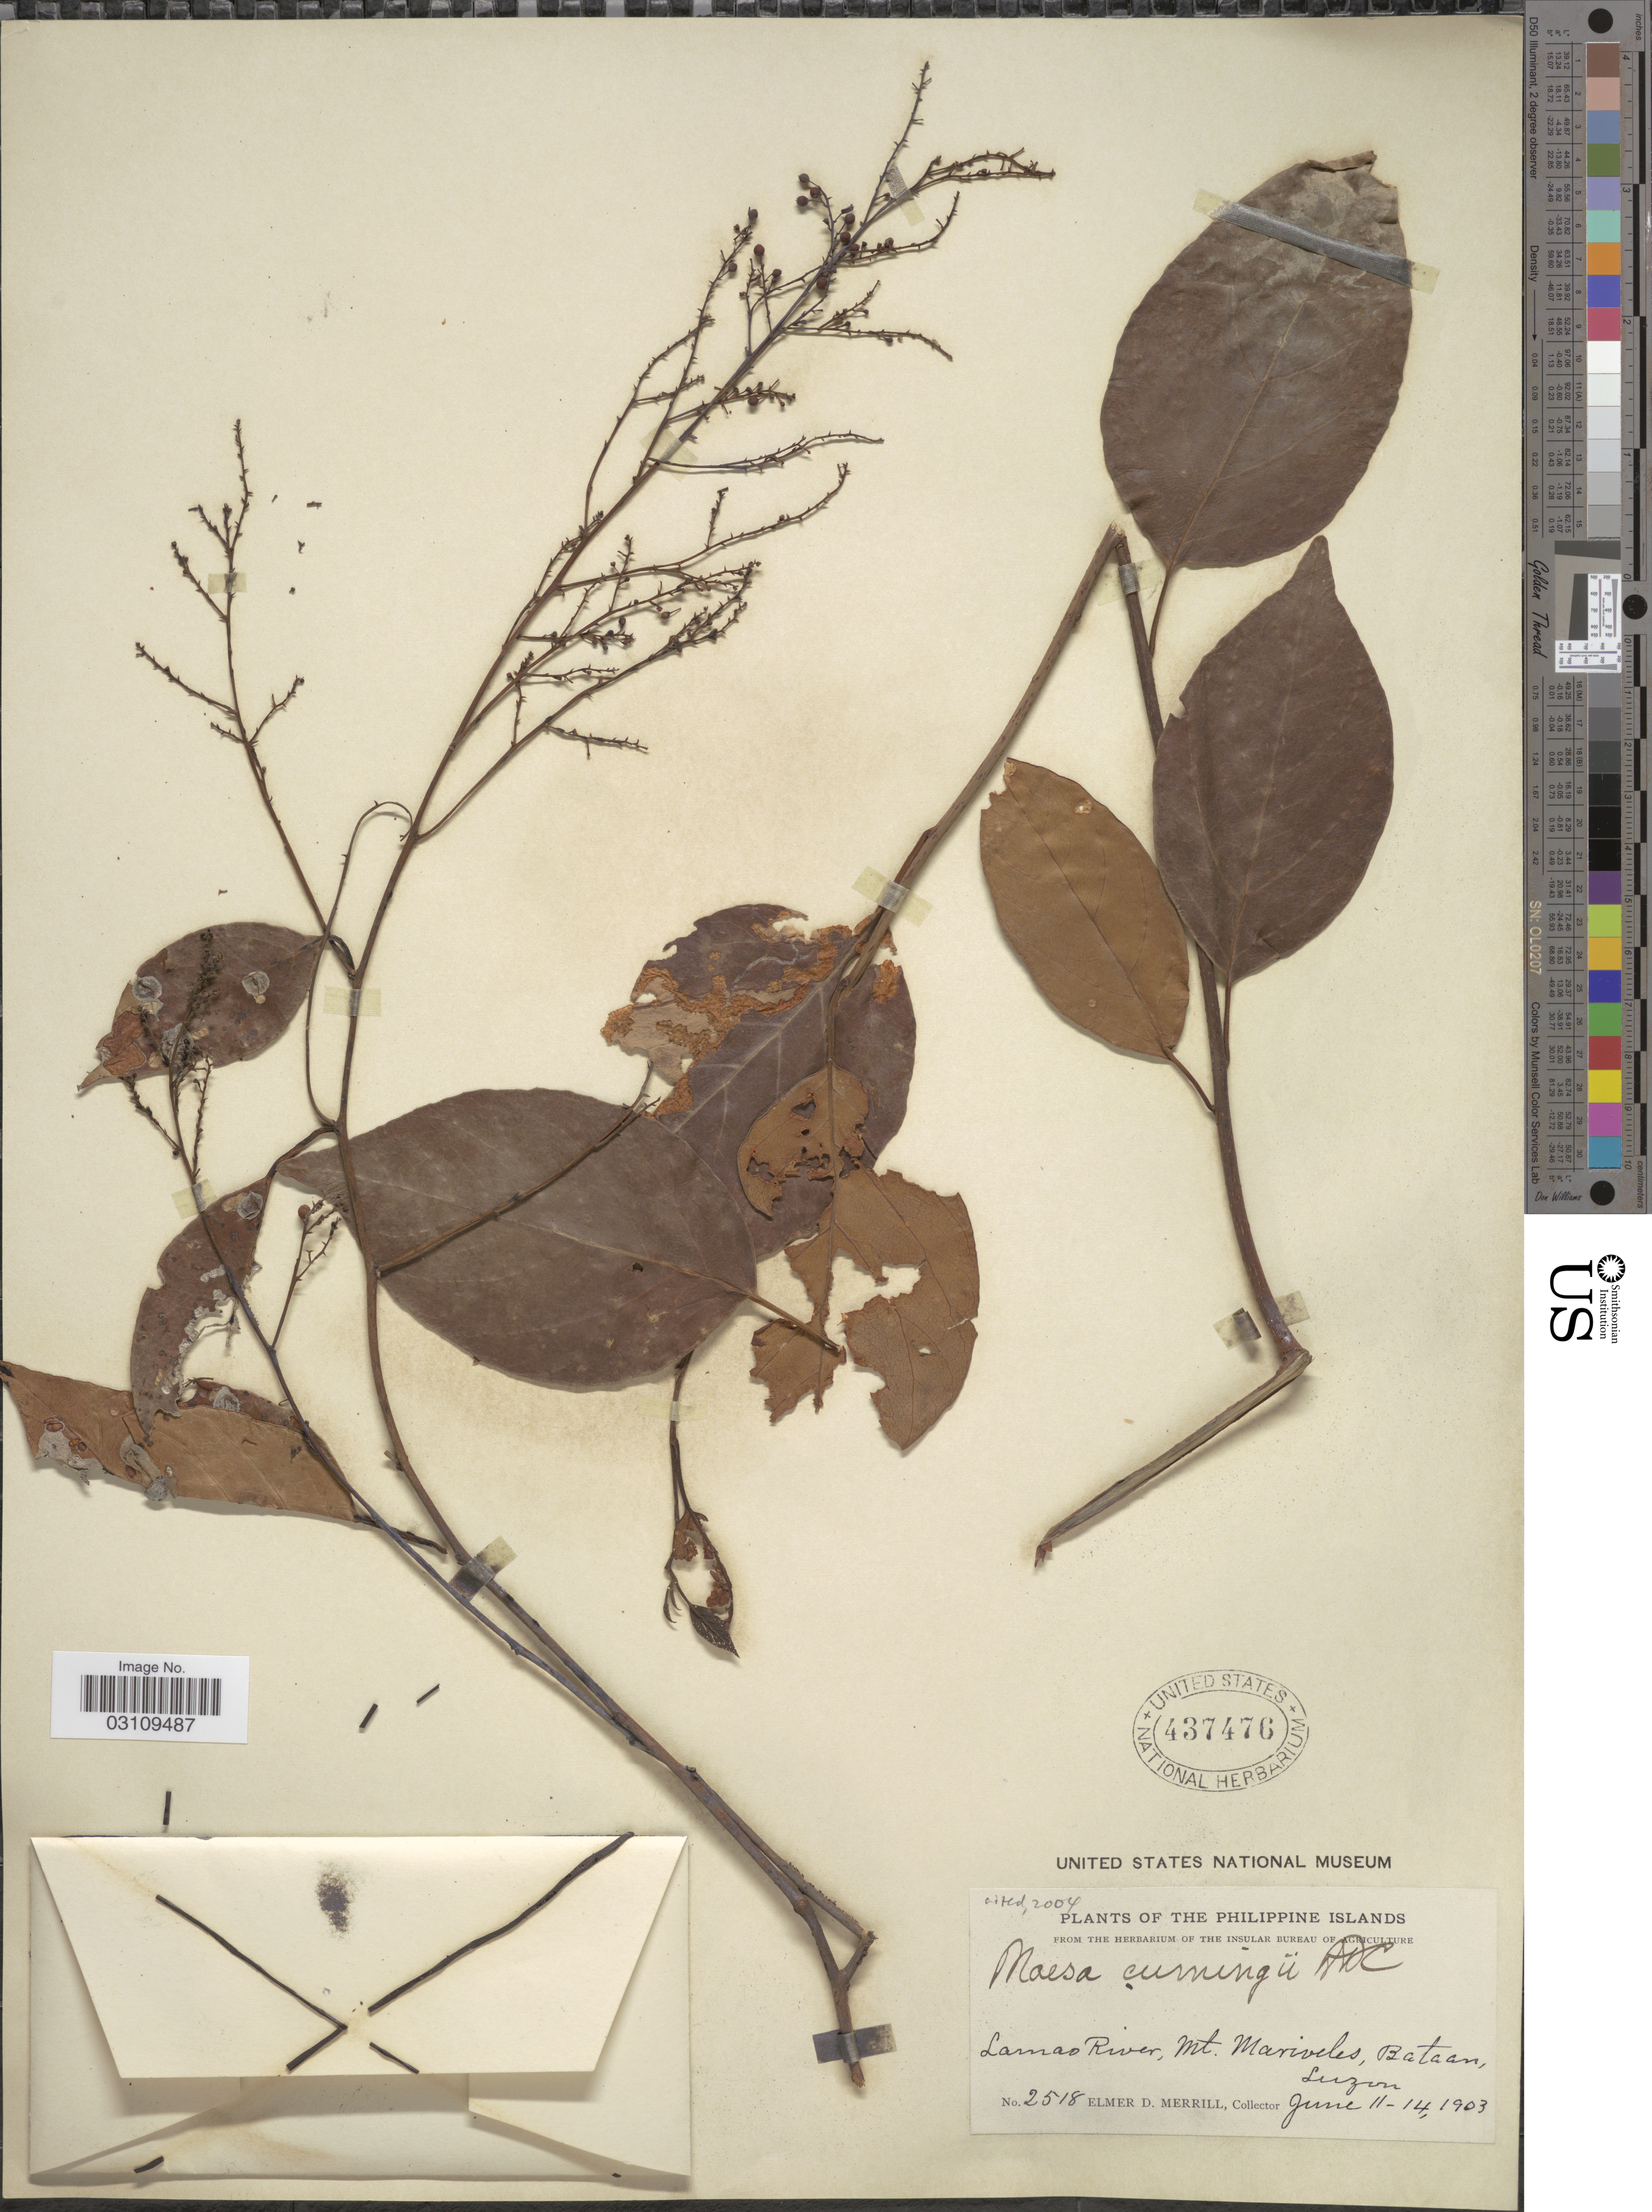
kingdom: Plantae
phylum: Tracheophyta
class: Magnoliopsida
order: Ericales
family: Primulaceae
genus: Maesa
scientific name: Maesa cumingii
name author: Mez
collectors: E. D. Merrill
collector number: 2518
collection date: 1903-06-11/1903-06-14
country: Philippines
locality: Lamao River, Mt. Mariveles, Bataan, Luzon.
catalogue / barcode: US 437476